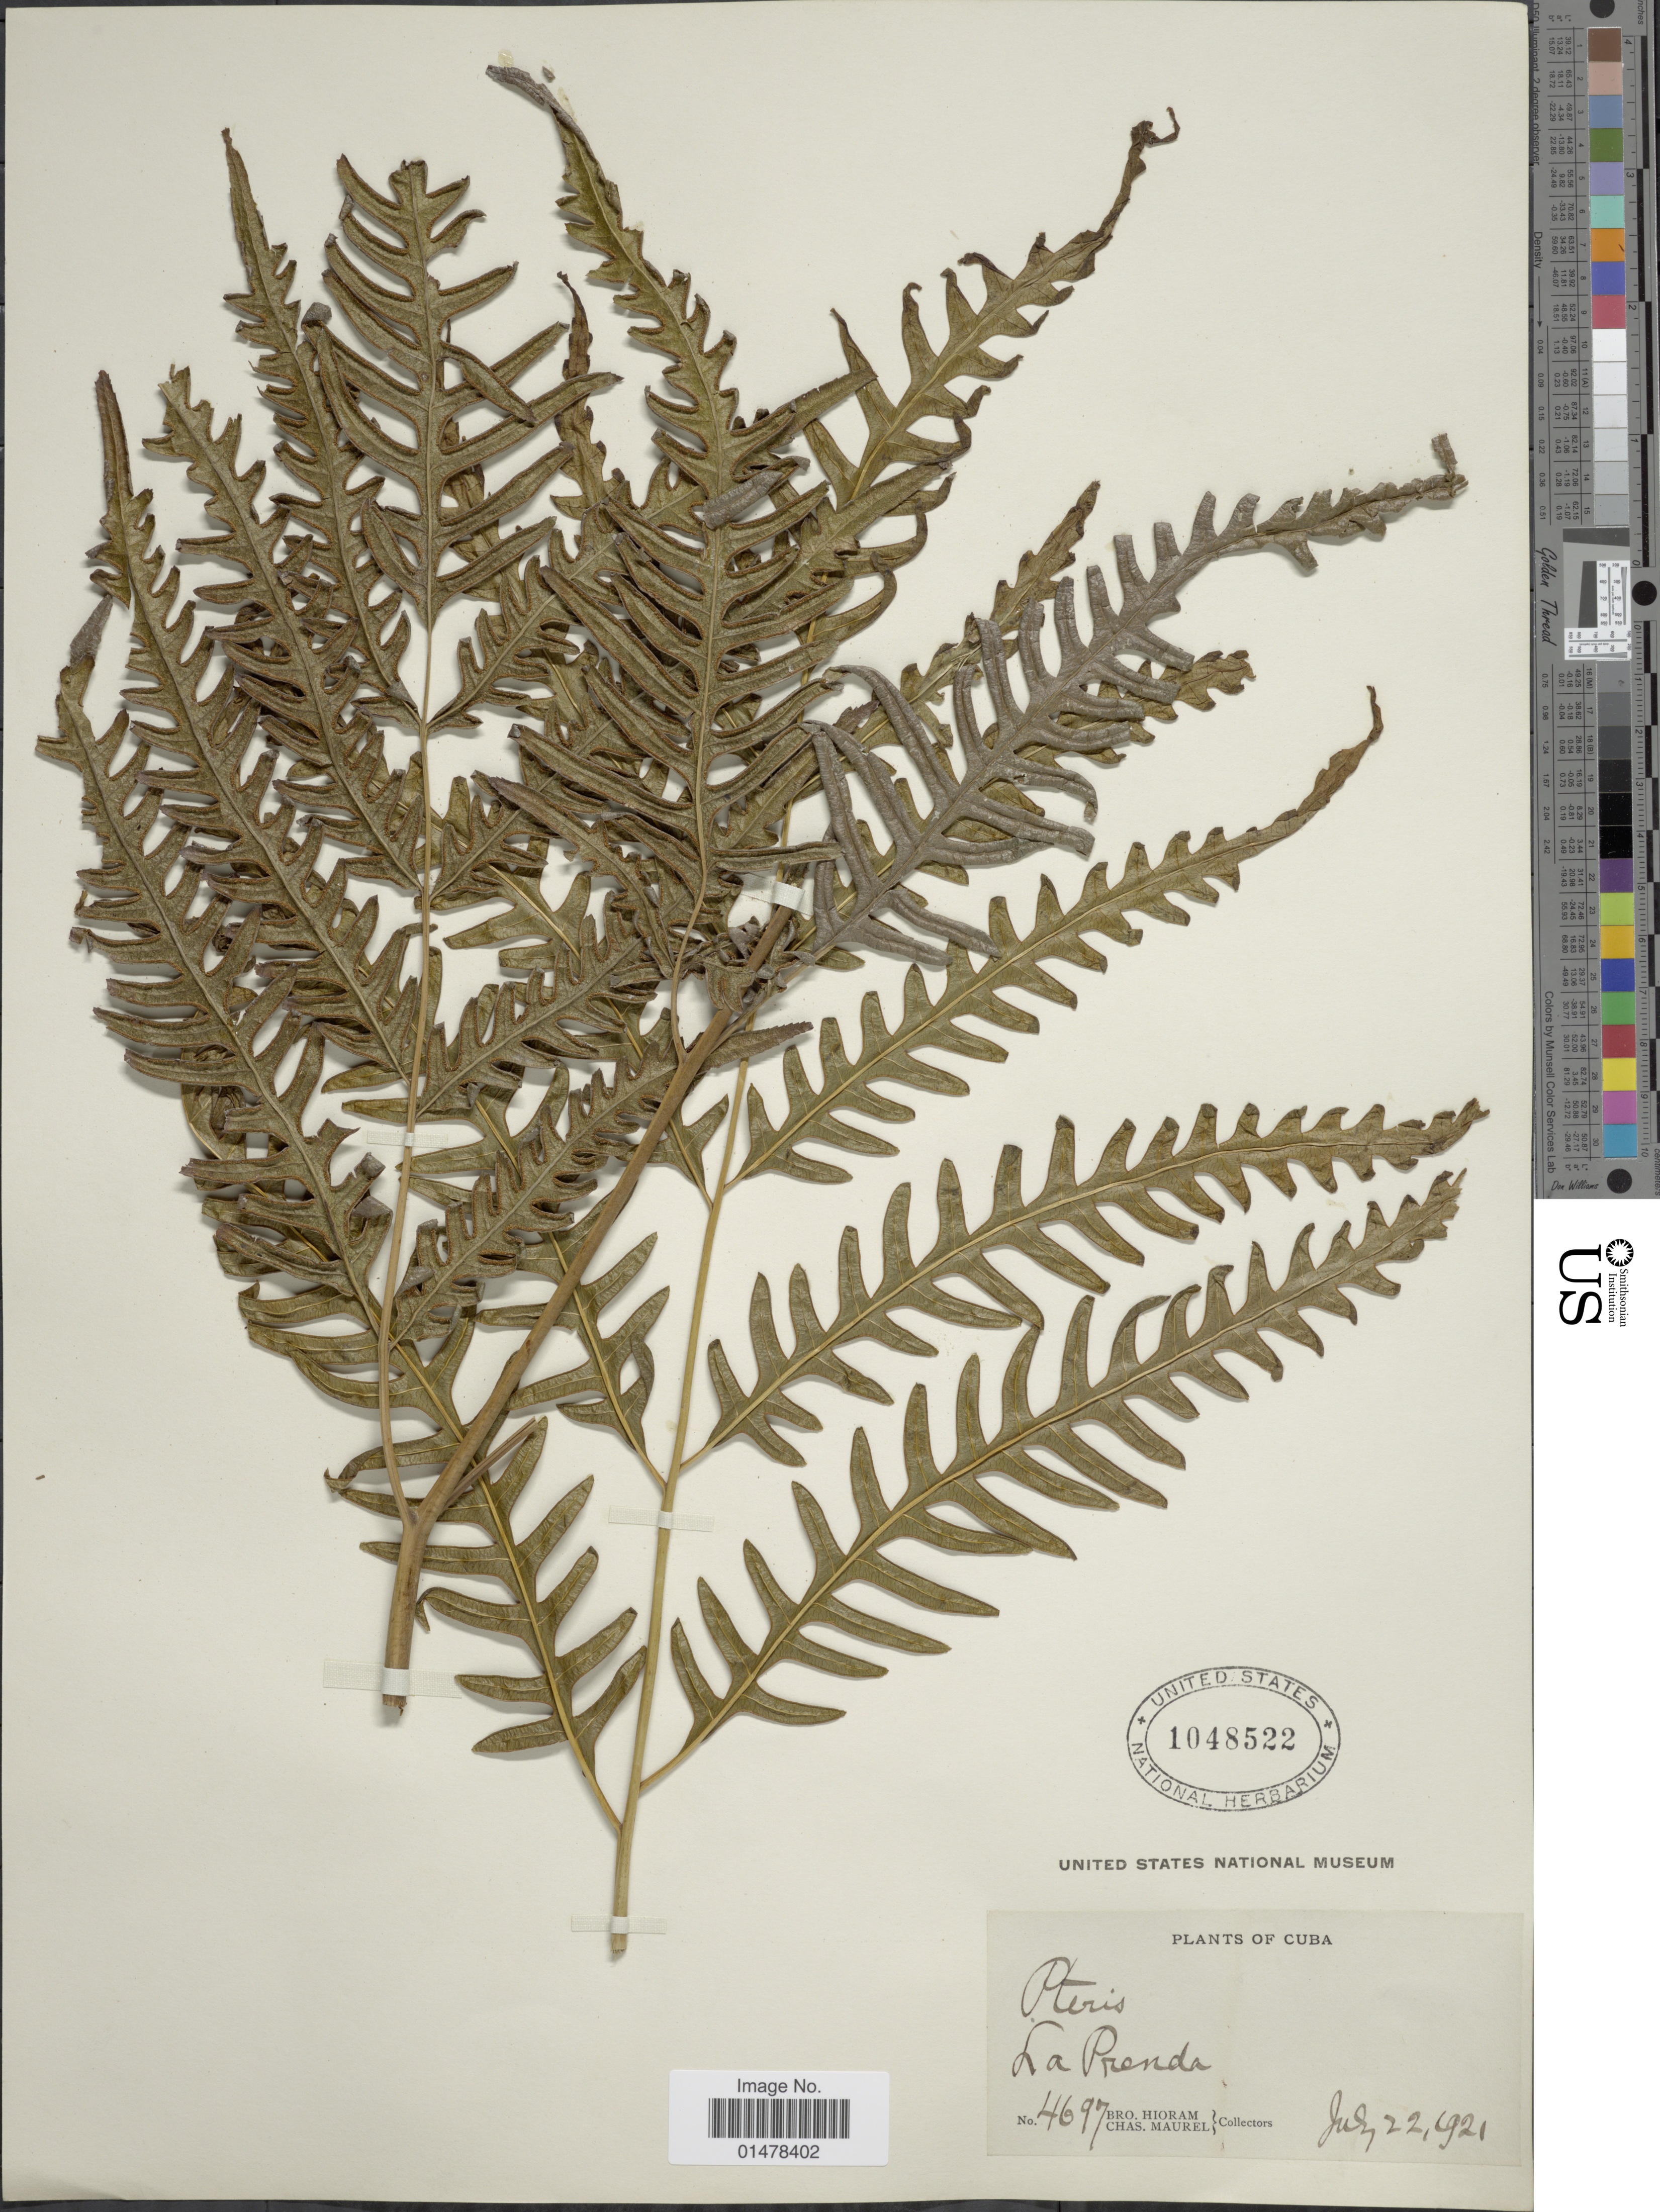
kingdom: Plantae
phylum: Tracheophyta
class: Polypodiopsida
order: Polypodiales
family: Pteridaceae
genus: Pteris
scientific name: Pteris altissima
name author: Poir.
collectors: Bro. Hioram & C. Maurel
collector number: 4697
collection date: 1921-07-22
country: Cuba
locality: Plants of Cuba, La Prenda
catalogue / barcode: US 1048522